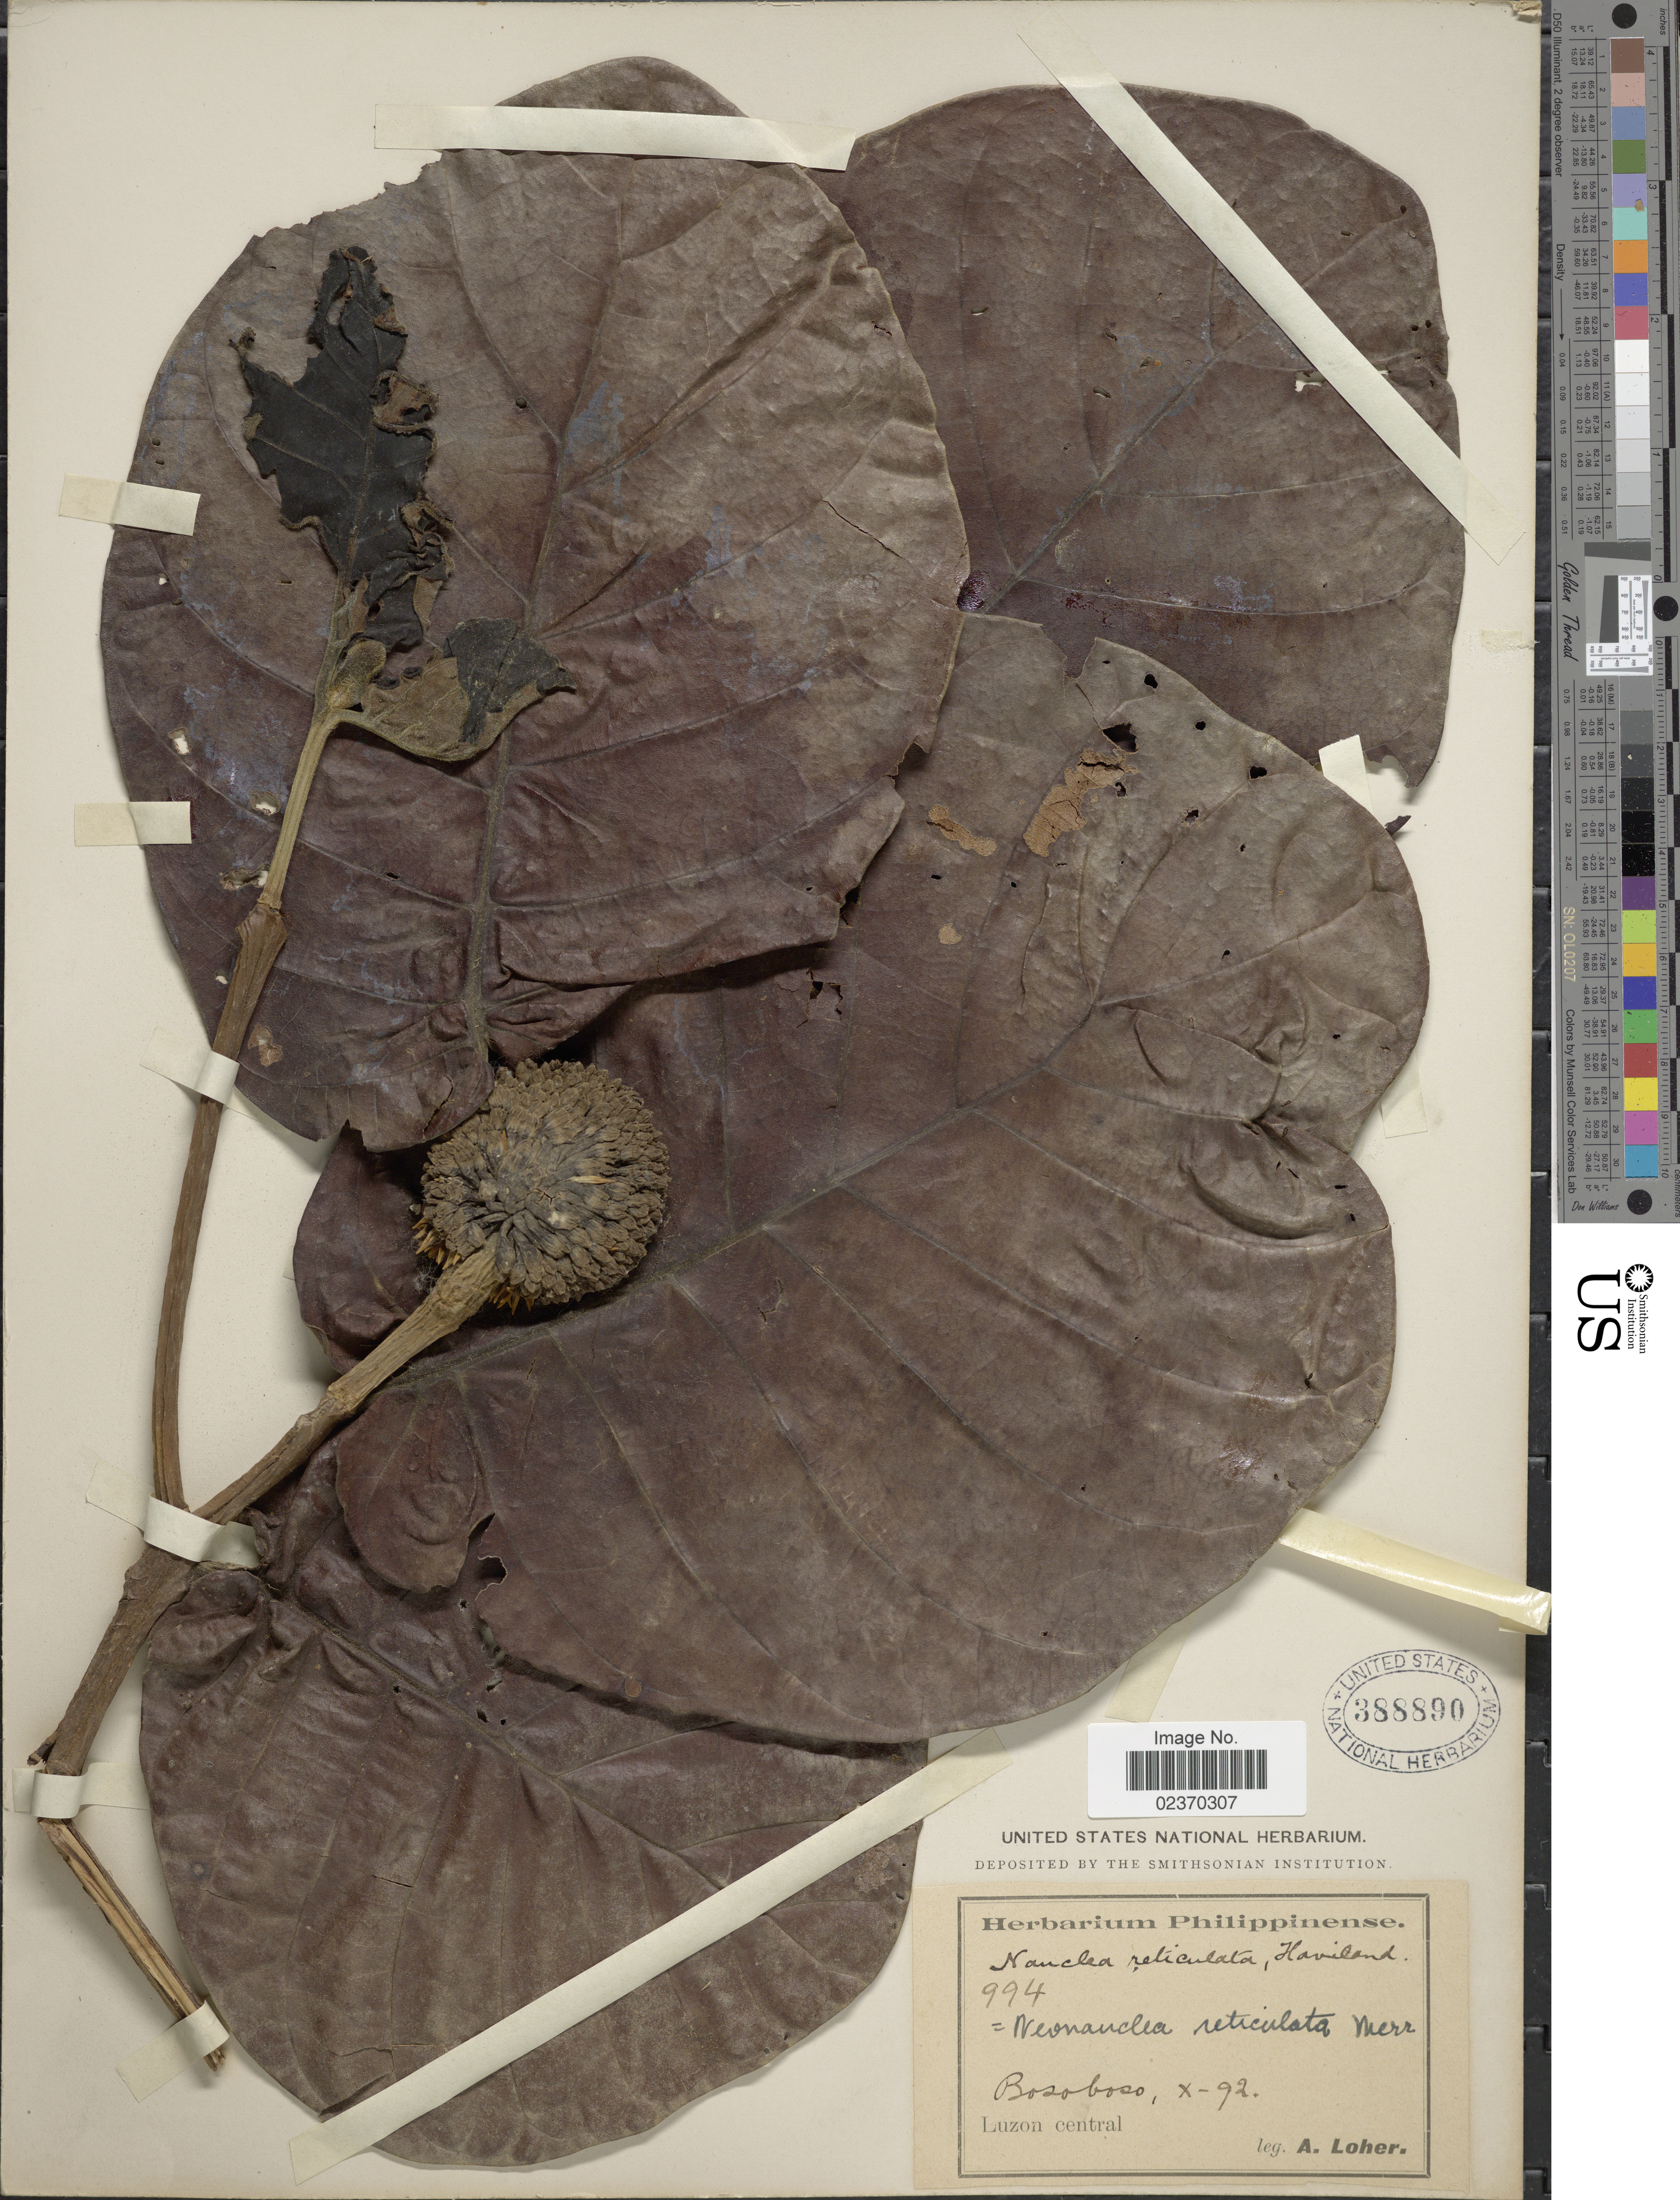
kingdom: Plantae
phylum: Tracheophyta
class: Magnoliopsida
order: Gentianales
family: Rubiaceae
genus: Neonauclea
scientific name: Neonauclea reticulata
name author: (Havil.) Merr.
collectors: A. Loher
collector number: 994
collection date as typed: Transcribed d/m/y: /10/92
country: Philippines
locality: Bosoboso, Luzon central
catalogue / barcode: US 388890